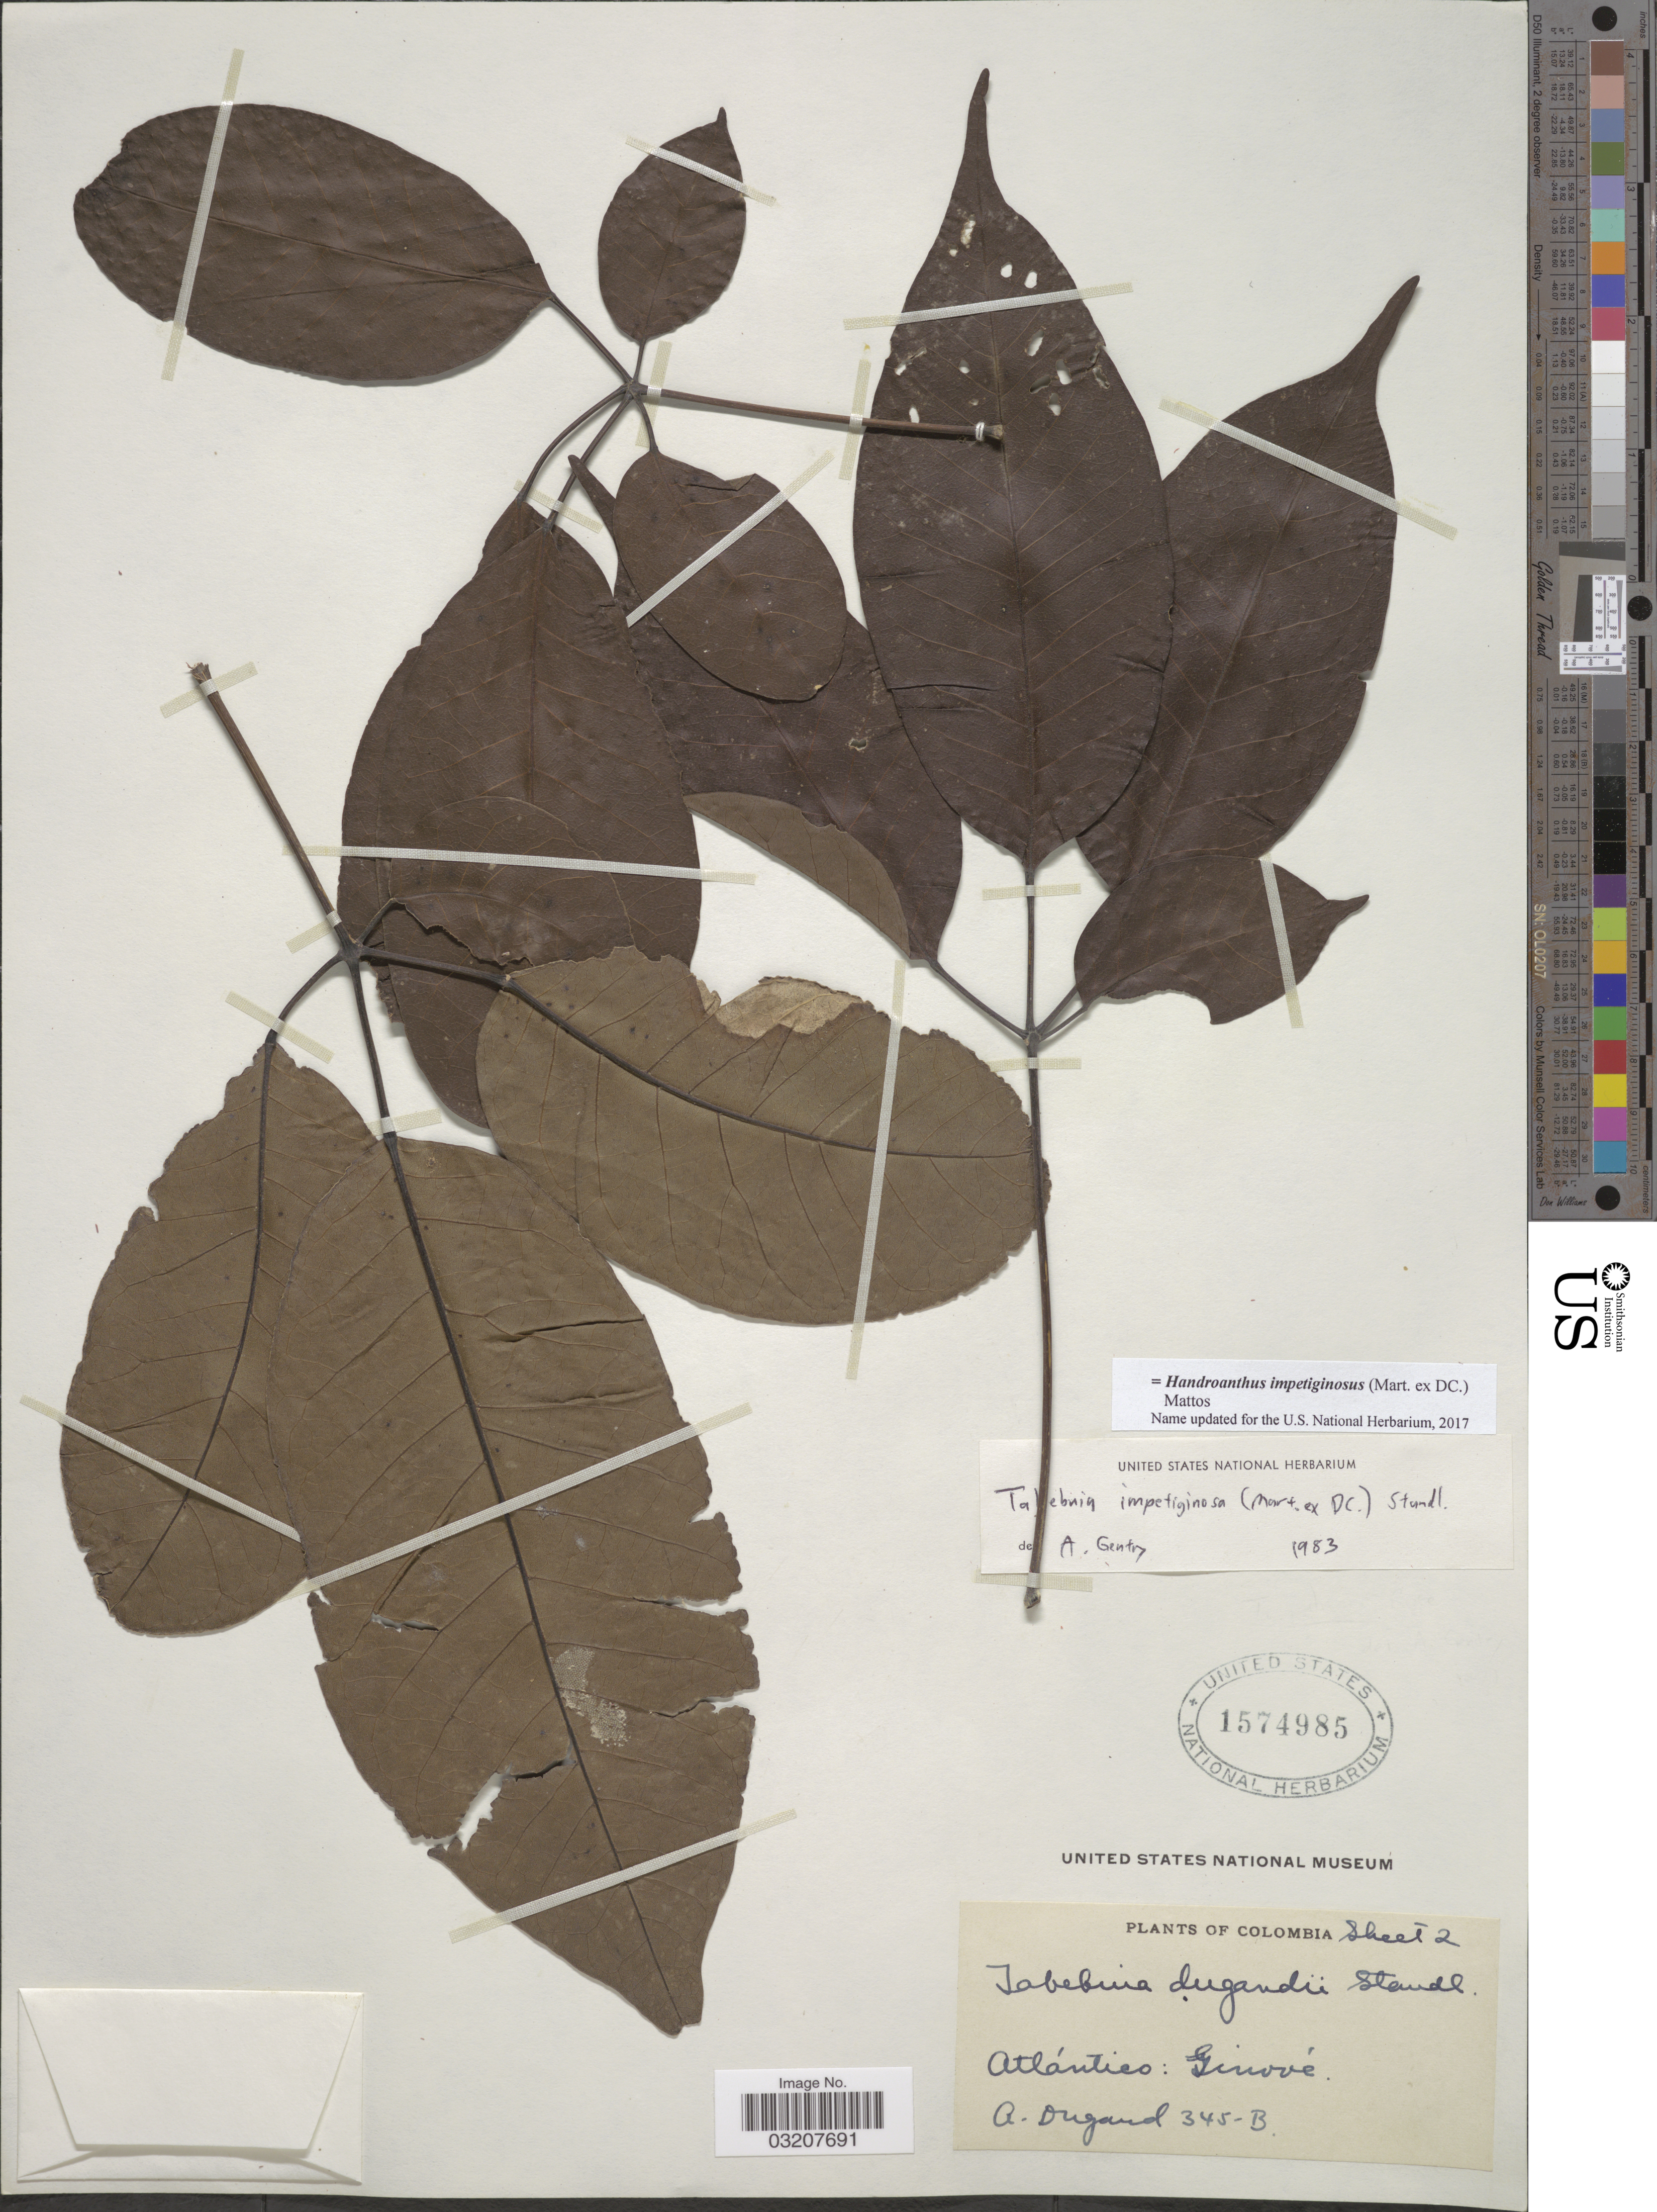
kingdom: Plantae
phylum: Tracheophyta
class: Magnoliopsida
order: Lamiales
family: Bignoniaceae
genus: Handroanthus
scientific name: Handroanthus impetiginosus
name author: (Mart. ex DC.) Mattos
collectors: A. Dugand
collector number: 345-B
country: Colombia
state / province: Atlántico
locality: Ginové.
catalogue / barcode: US 1574985